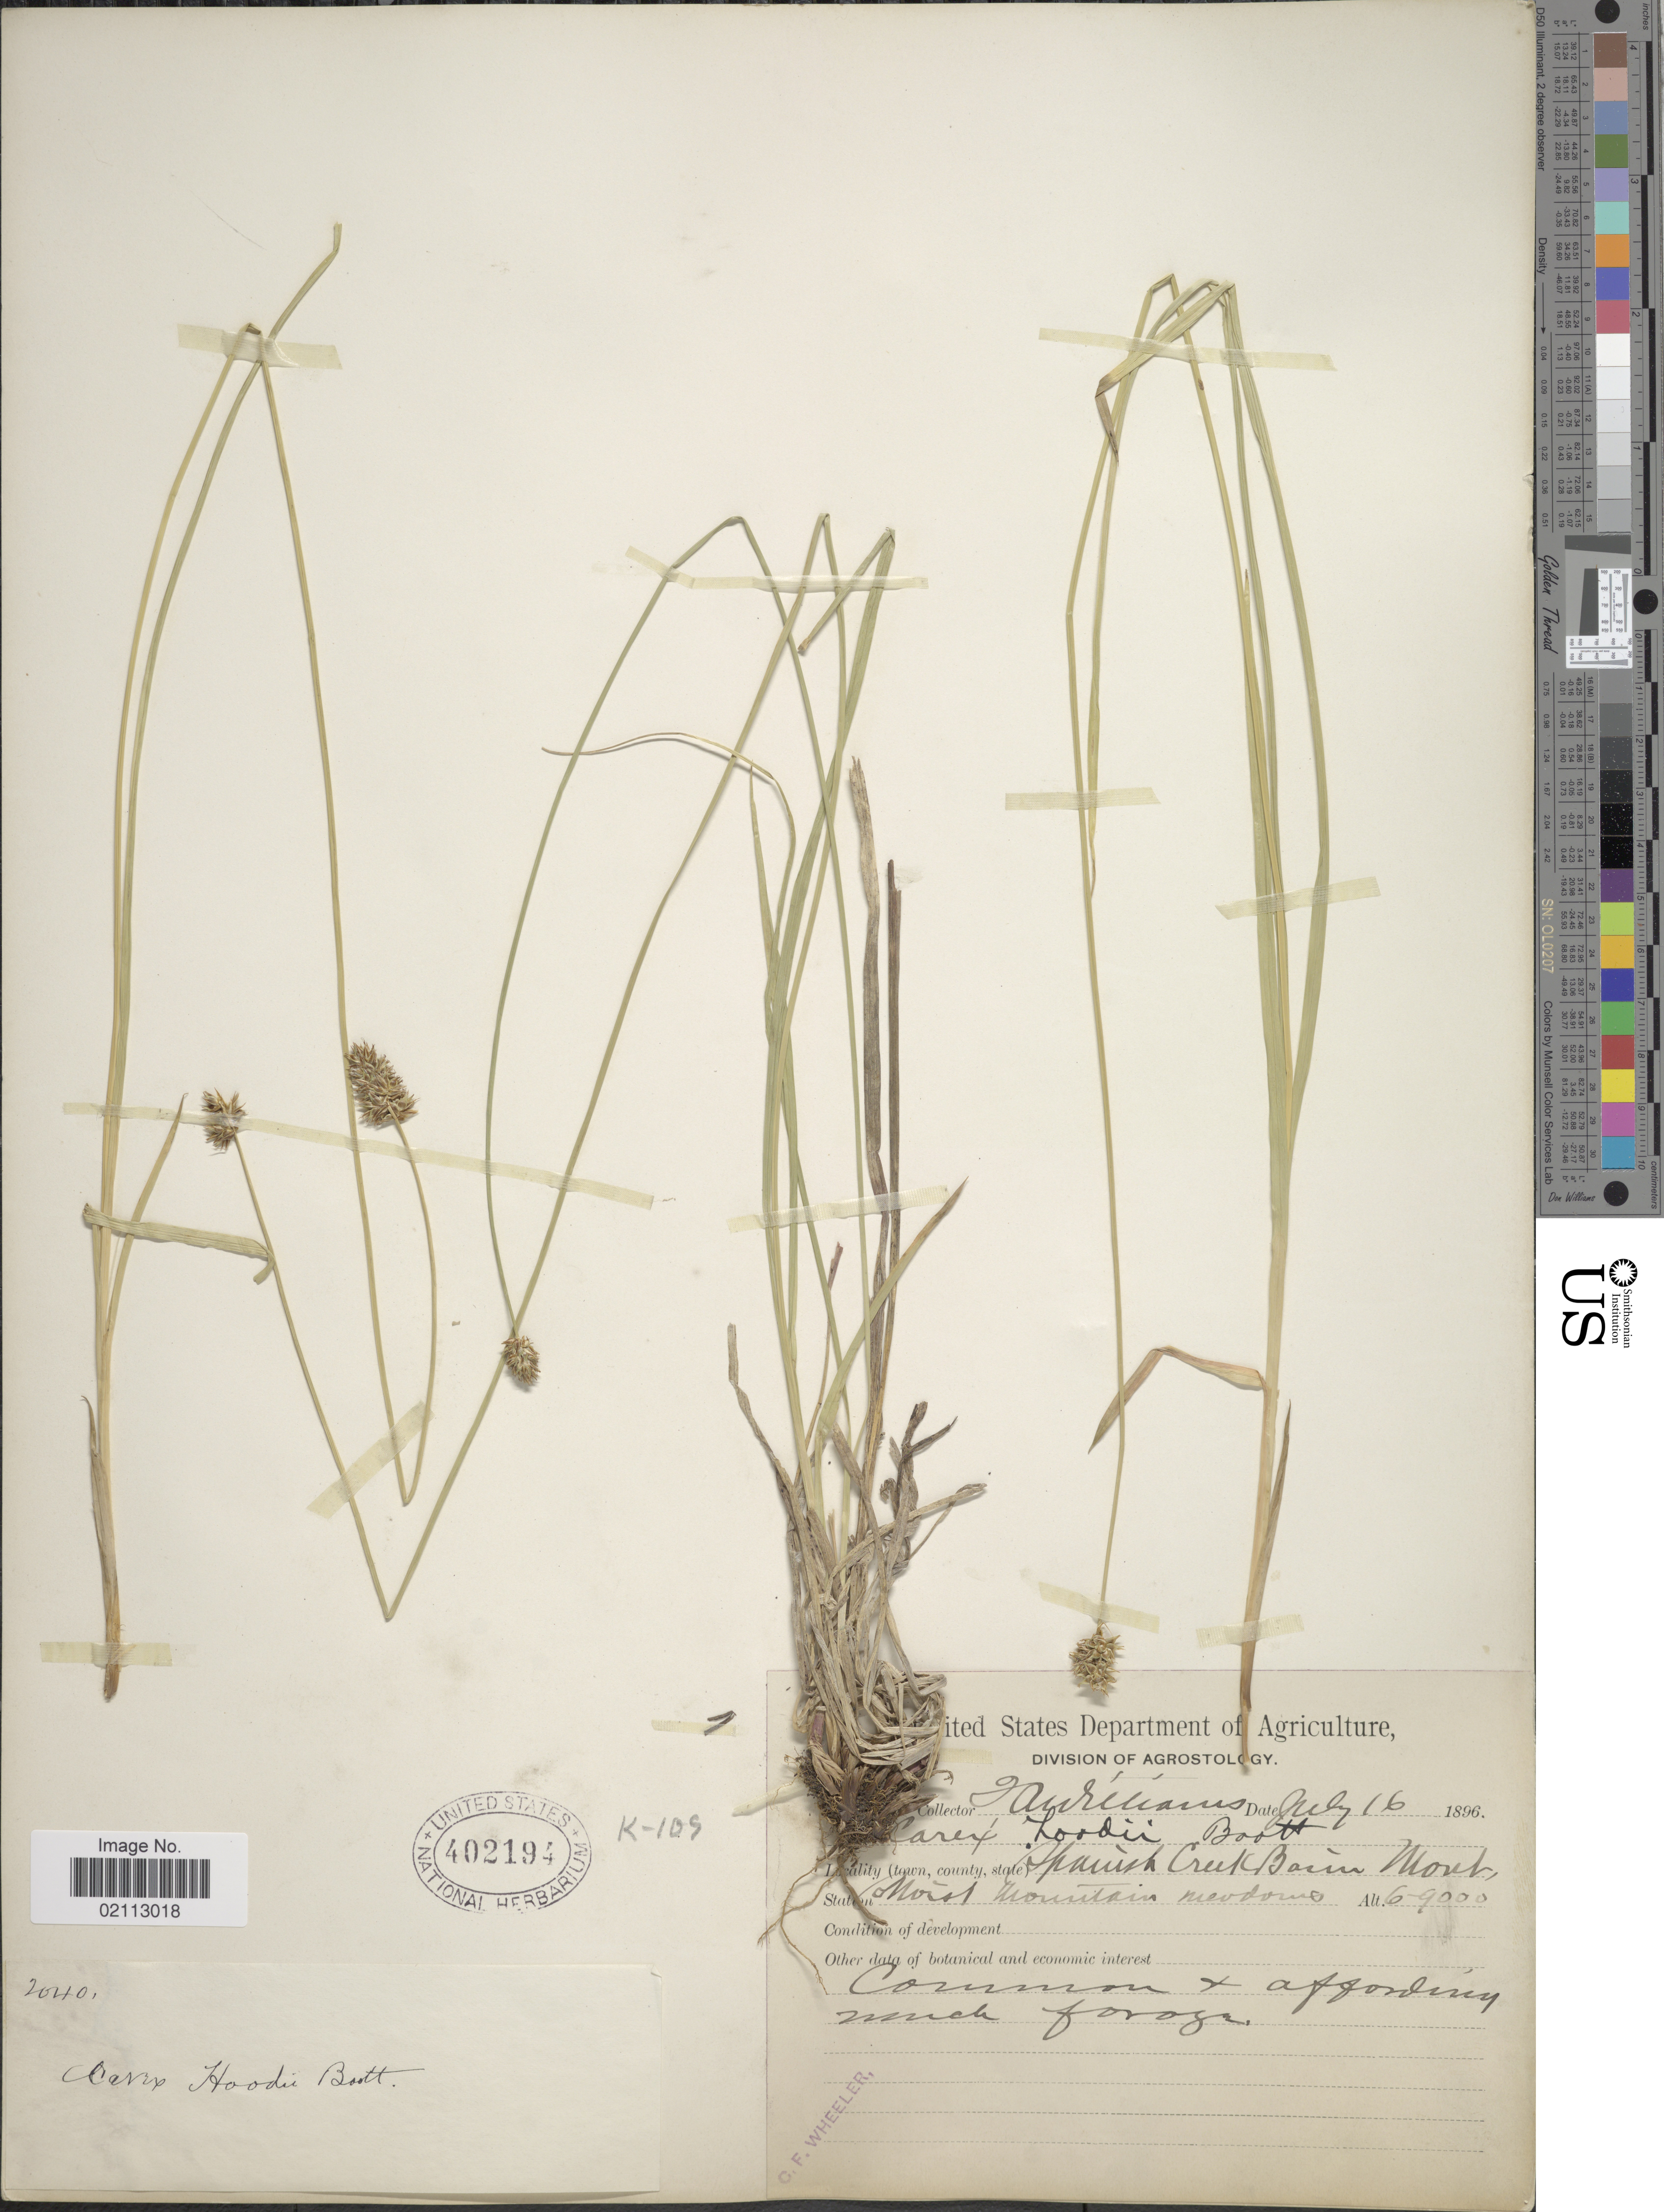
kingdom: Plantae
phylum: Tracheophyta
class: Liliopsida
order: Poales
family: Cyperaceae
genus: Carex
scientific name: Carex hoodii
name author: Boott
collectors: J. A. Williams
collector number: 2040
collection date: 1896-07-16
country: United States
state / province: Montana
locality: Spanish Creek Basin Mont. Moist Mountains Meadows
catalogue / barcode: US 402194